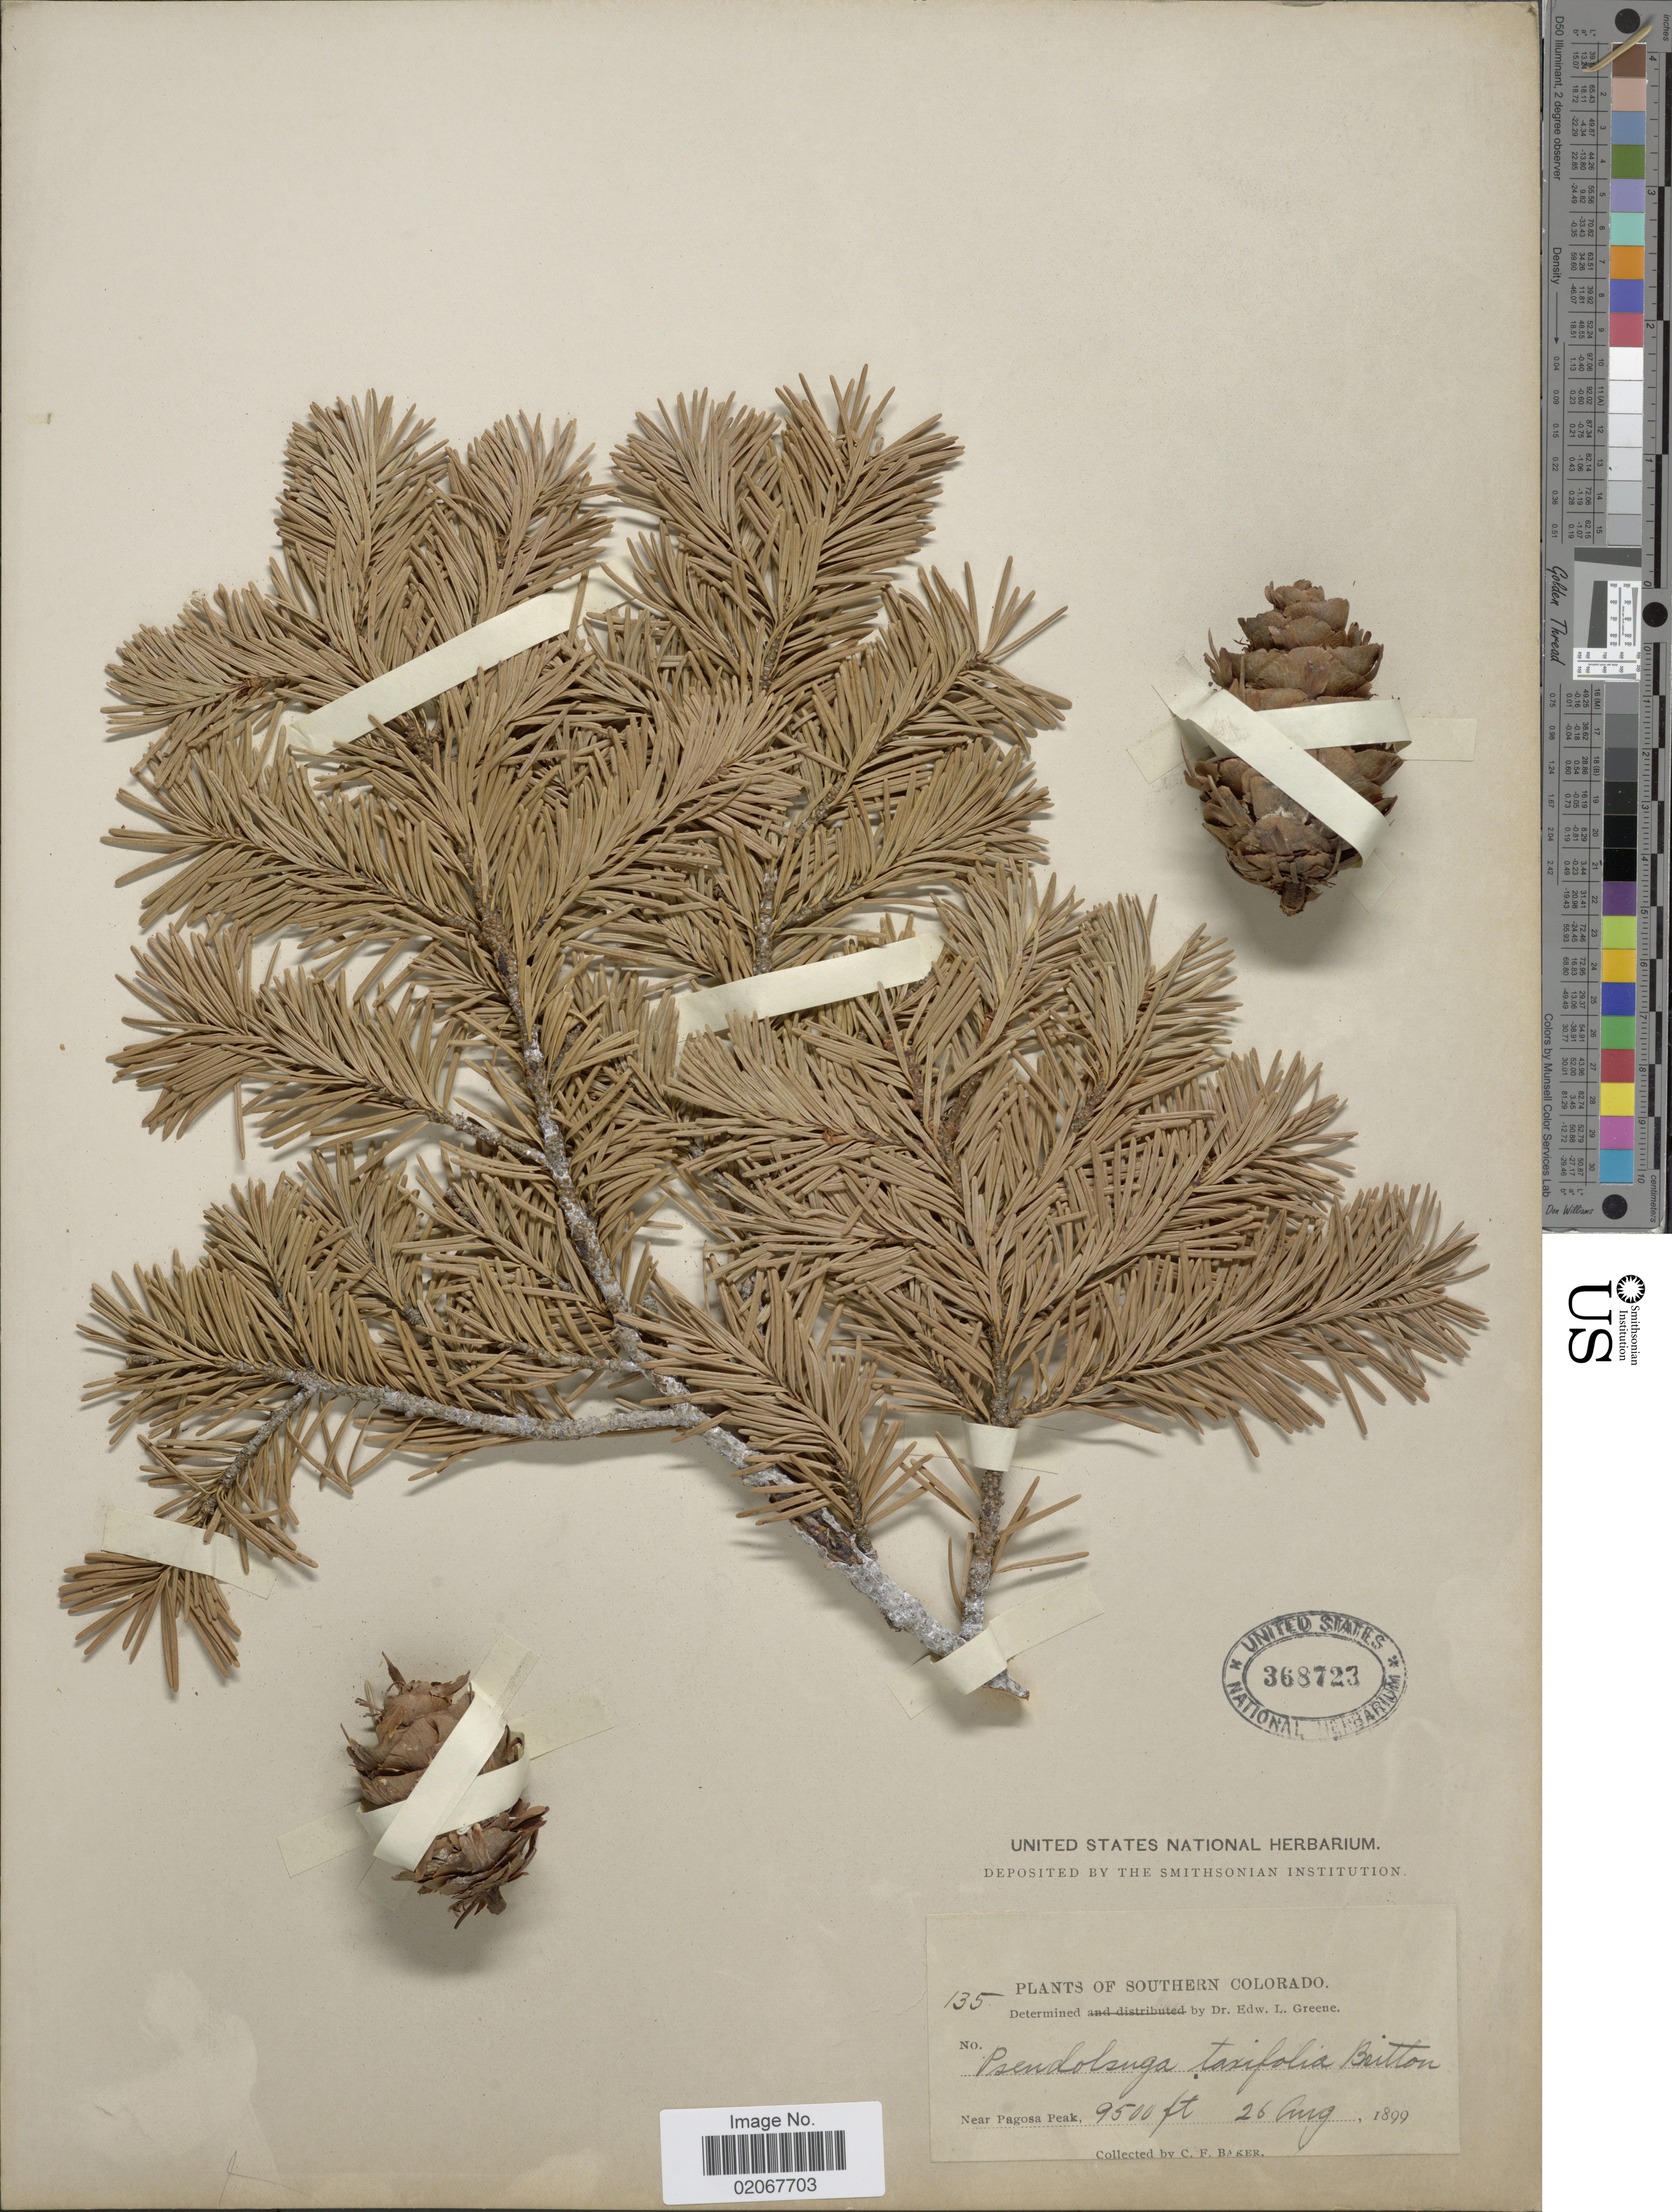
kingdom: Plantae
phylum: Tracheophyta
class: Pinopsida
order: Pinales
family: Pinaceae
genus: Pseudotsuga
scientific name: Pseudotsuga menziesii var. glauca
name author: (Beissn.) Franco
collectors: C. F. Baker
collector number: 135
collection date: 1899-08-26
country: United States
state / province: Colorado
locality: Southern Colorado. Near Pagosa Peak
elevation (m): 2896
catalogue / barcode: US 368723